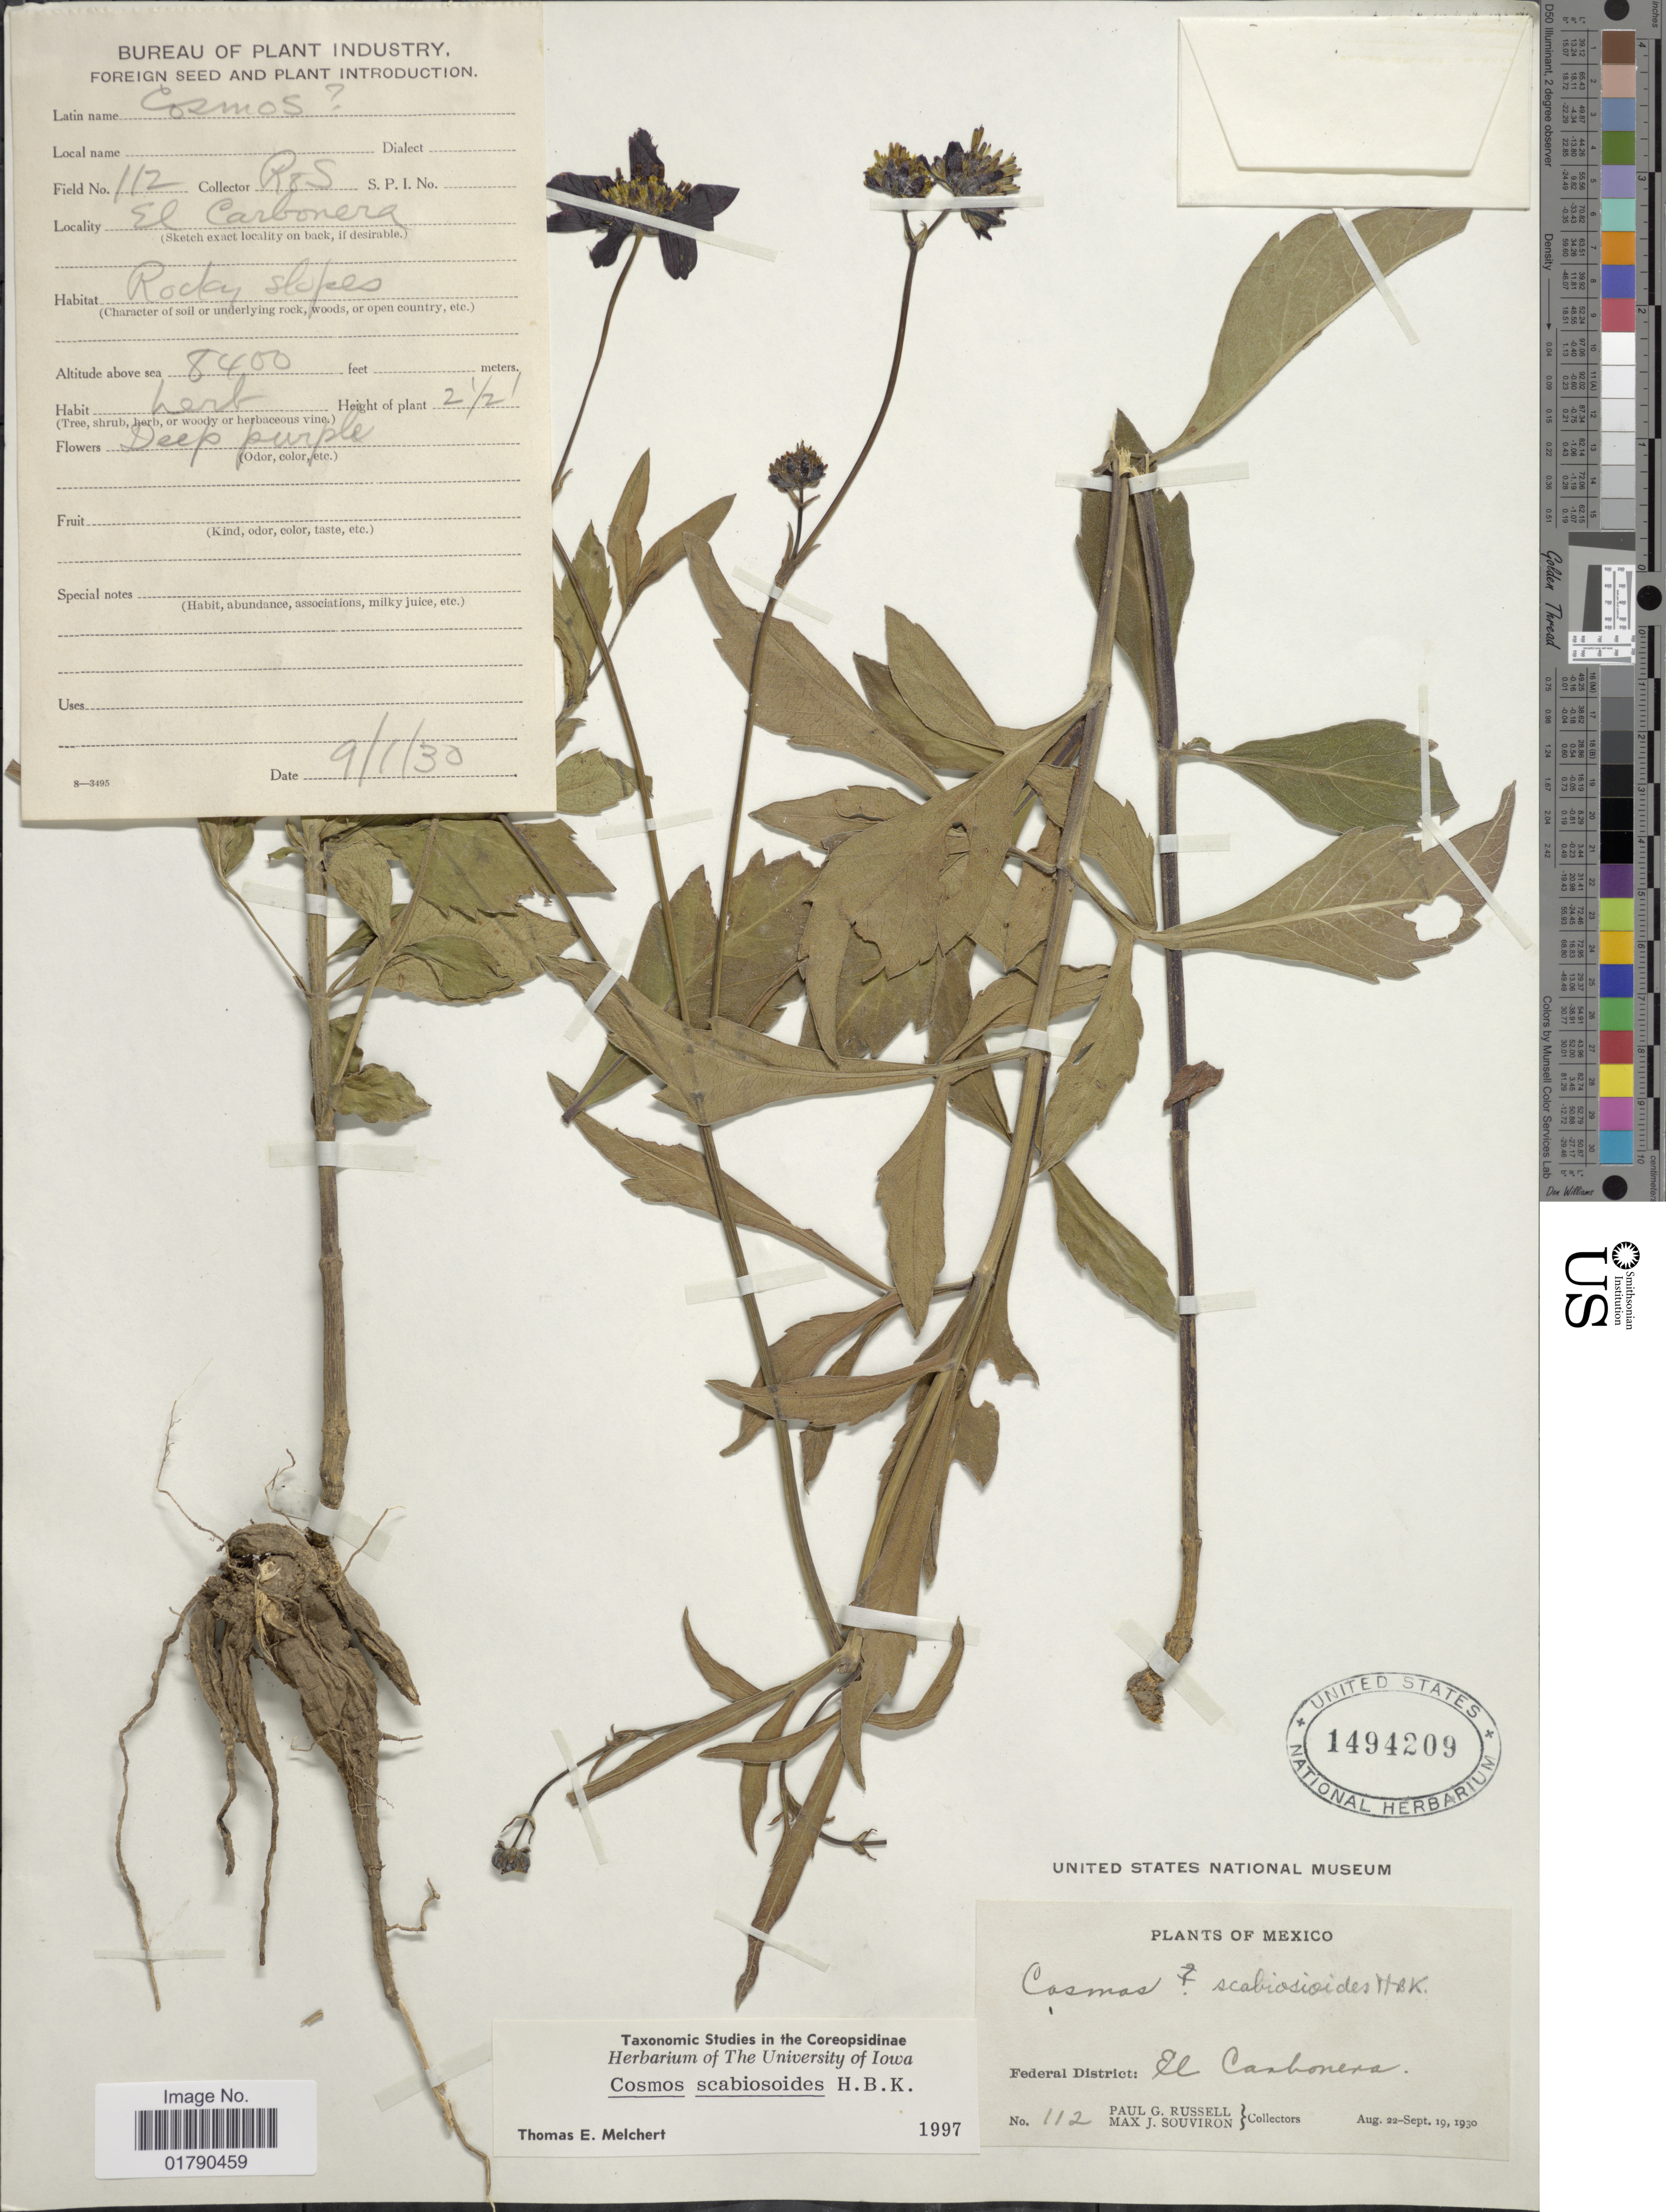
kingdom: Plantae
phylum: Tracheophyta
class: Magnoliopsida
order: Asterales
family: Asteraceae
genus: Cosmos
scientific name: Cosmos scabiosoides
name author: Kunth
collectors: P. G. Russell & M. J. Souviron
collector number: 112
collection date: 1930-01-09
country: Mexico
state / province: Distrito Federal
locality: Federal District, El Carbonera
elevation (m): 2560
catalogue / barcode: US 1494209